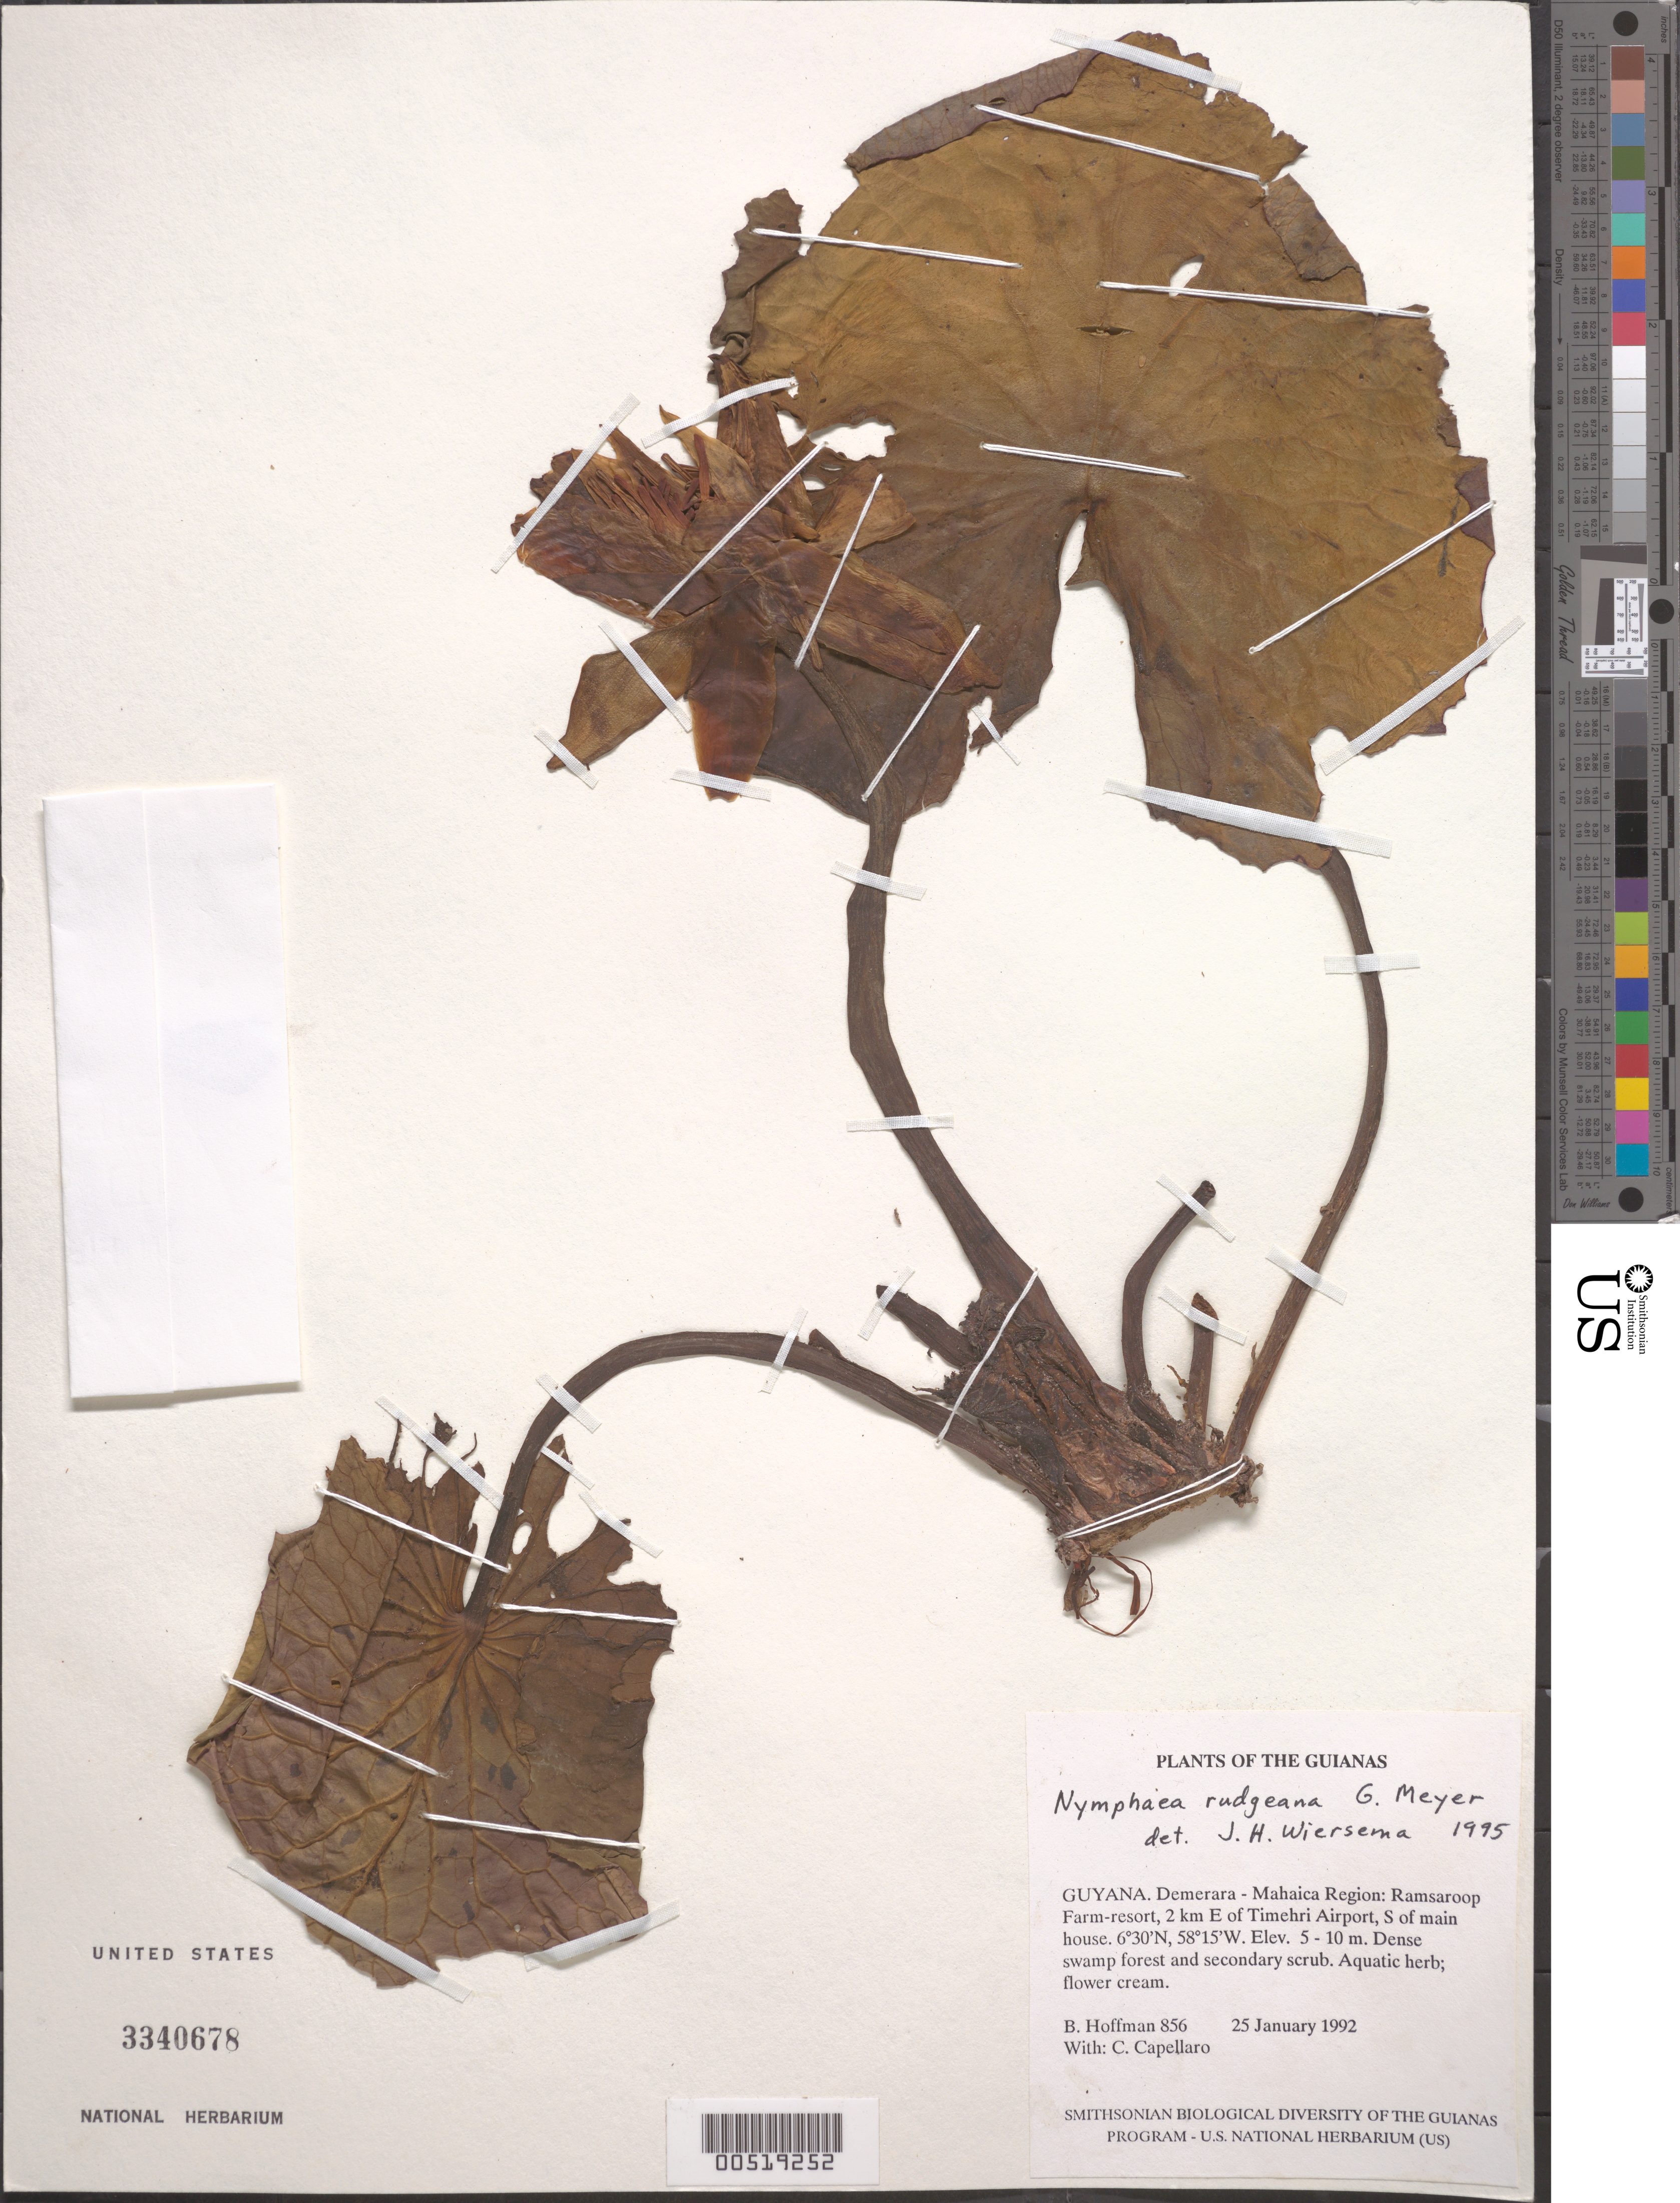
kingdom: Plantae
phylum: Tracheophyta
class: Magnoliopsida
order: Nymphaeales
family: Nymphaeaceae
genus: Nymphaea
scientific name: Nymphaea rudgeana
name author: G. Mey.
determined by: Wiersema, John H.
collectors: B. Hoffman & C. Capellaro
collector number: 856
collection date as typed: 25 January 1992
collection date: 1992-01-25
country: Guyana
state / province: Demerara-Mahaica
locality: Ramsaroop Farm-resort, 2 km E of Timehri Airport, S of main house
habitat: Dense swamp forest and secondary scrub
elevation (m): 5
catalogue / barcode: US 3340678